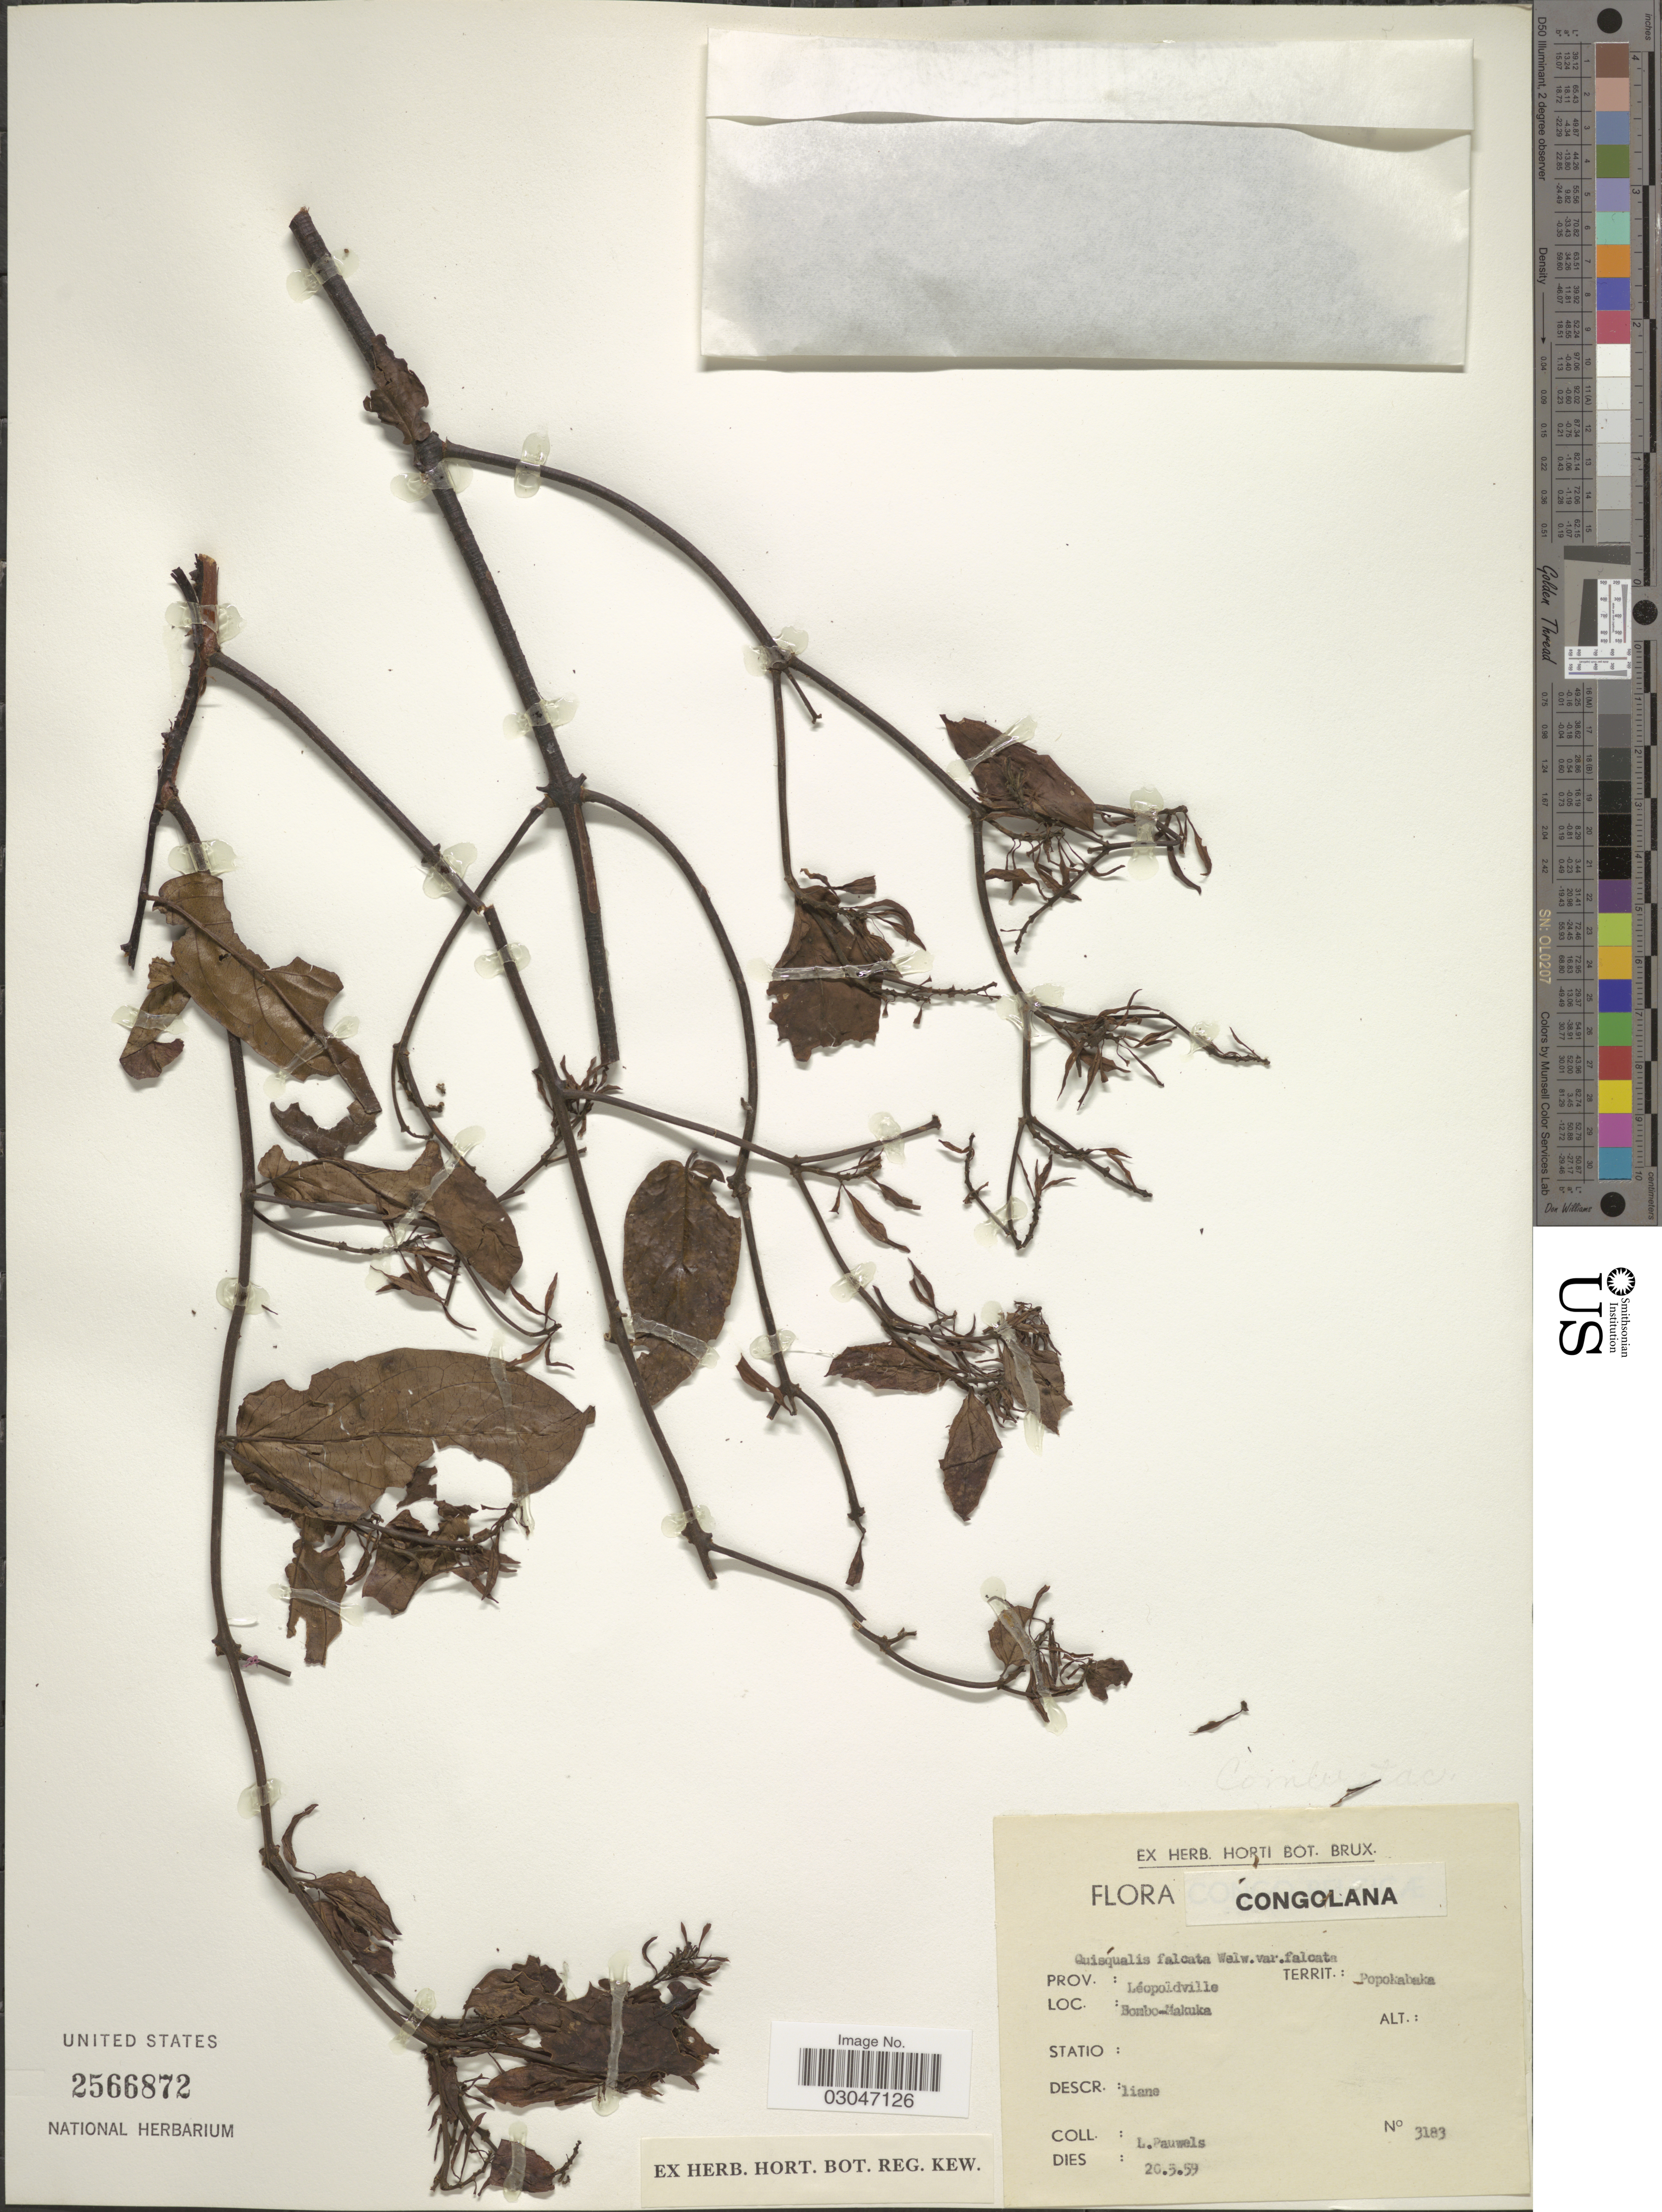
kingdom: Plantae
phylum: Tracheophyta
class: Magnoliopsida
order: Myrtales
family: Combretaceae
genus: Combretum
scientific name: Combretum falcatum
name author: (Welw. ex Hiern) Jongkind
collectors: L. Pauwels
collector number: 3183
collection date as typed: Transcribed d/m/y: 20/5/59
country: Congo, Democratic Republic of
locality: Congolana, Prov.: Léopoldville, Territ.: Popokabaka, Bombo-Makuka.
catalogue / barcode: US 2566872